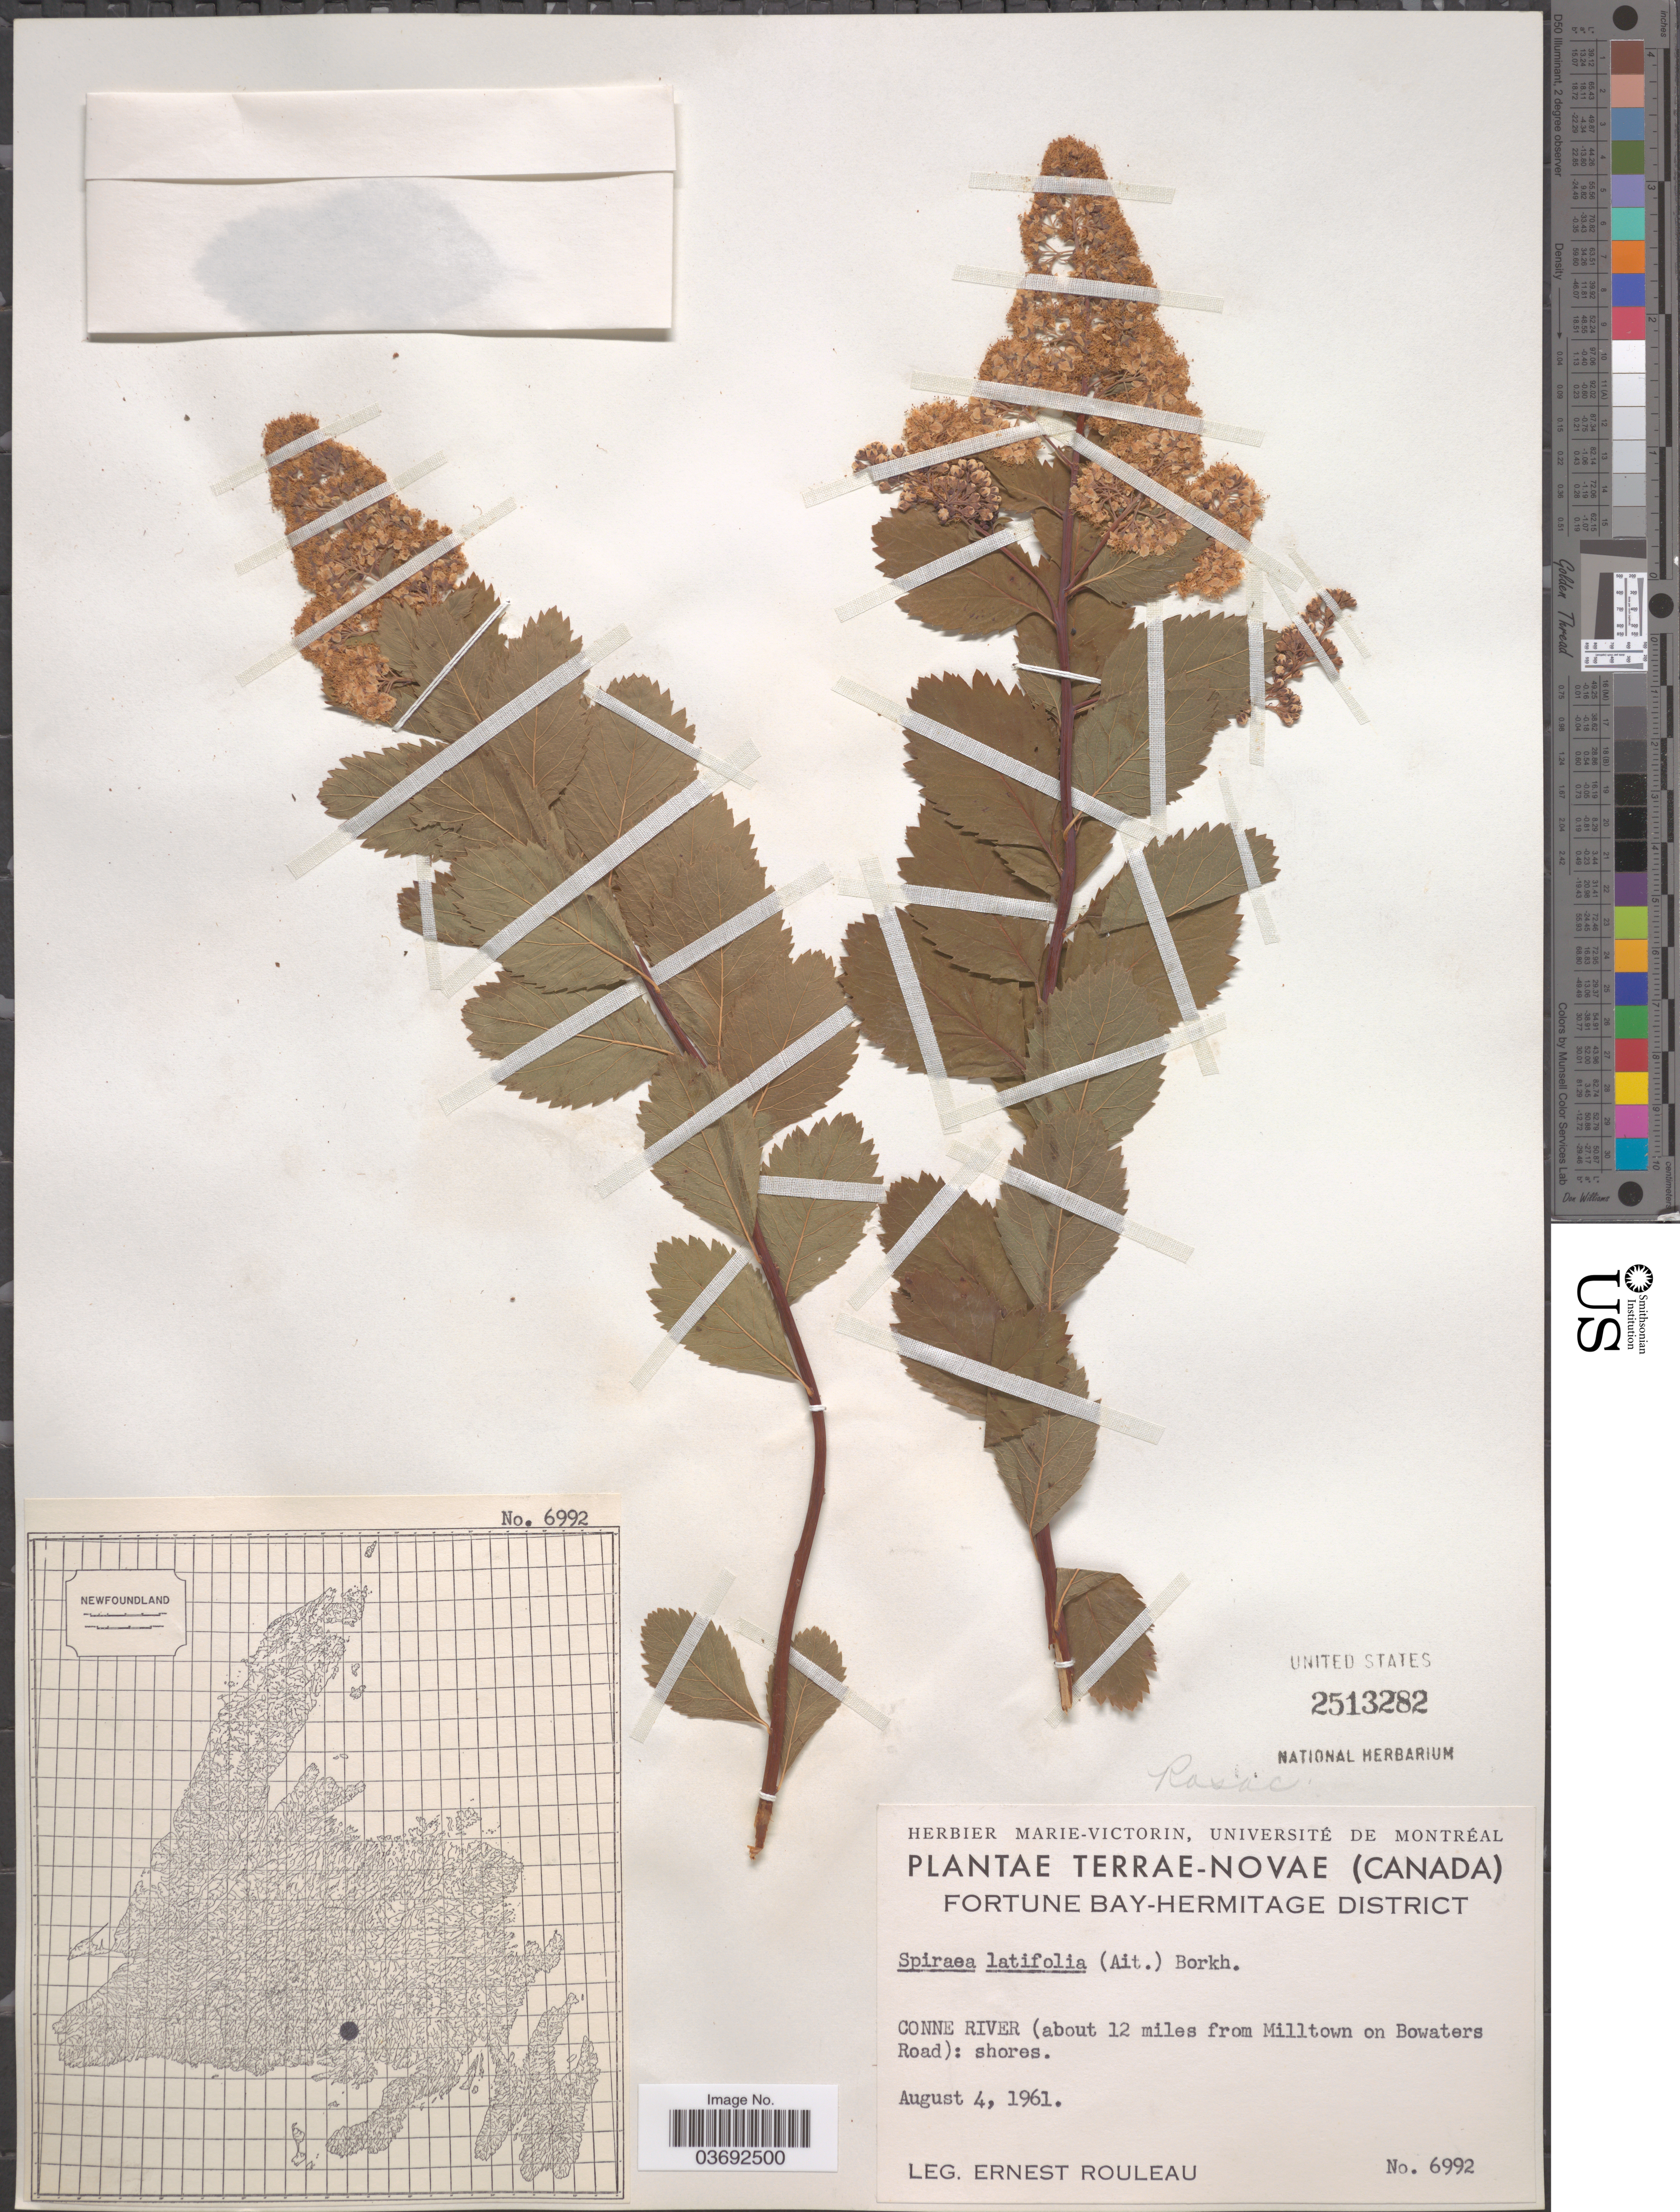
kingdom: Plantae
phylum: Tracheophyta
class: Magnoliopsida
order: Rosales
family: Rosaceae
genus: Spiraea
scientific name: Spiraea latifolia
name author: Borkh.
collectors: J. Rouleau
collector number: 6992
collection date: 1961-08-04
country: Canada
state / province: Newfoundland and Labrador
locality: Terrae-Novae. Fortune Bay-Hermitage District. Conne River (about 12 miles from Milltown on Bowaters Road).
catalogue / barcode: US 2513282